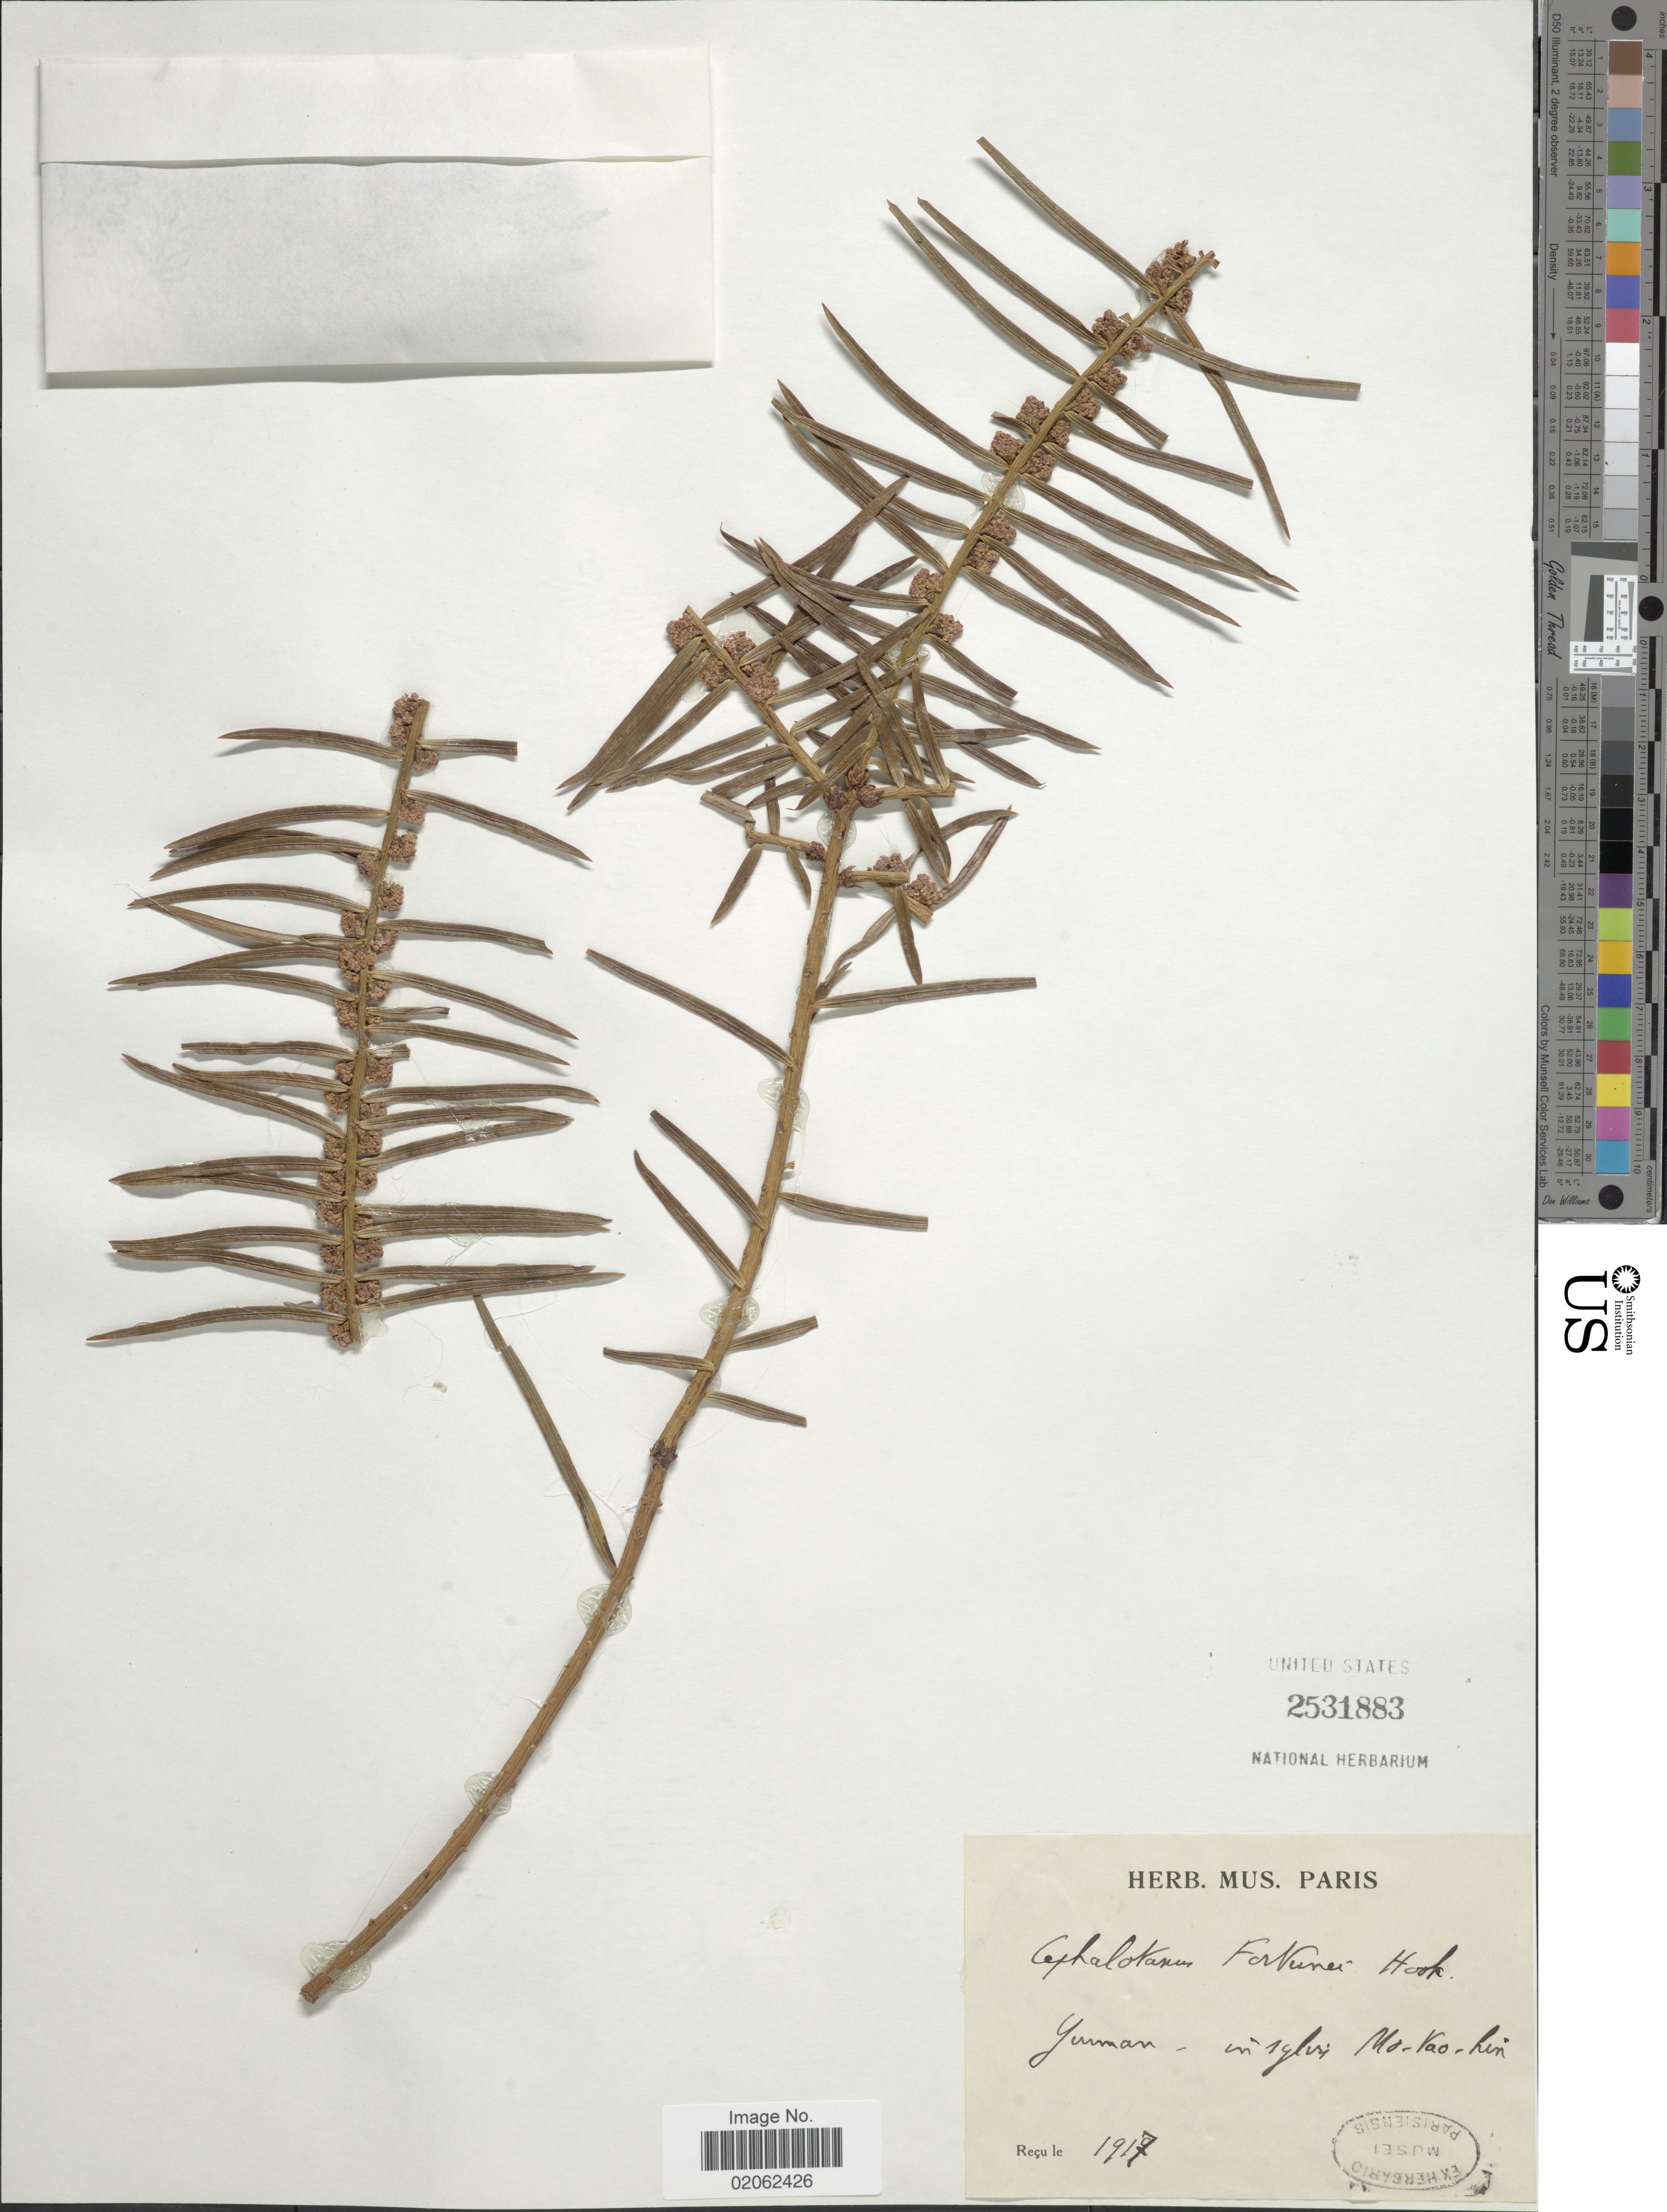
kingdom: Plantae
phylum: Tracheophyta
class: Pinopsida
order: Pinales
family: Cephalotaxaceae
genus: Cephalotaxus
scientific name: Cephalotaxus fortunei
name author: Hook.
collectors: ex herb. Paris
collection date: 1917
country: China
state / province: Yunnan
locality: Yunnan - in sylvis Mo-Vao- Lin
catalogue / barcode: US 2531883